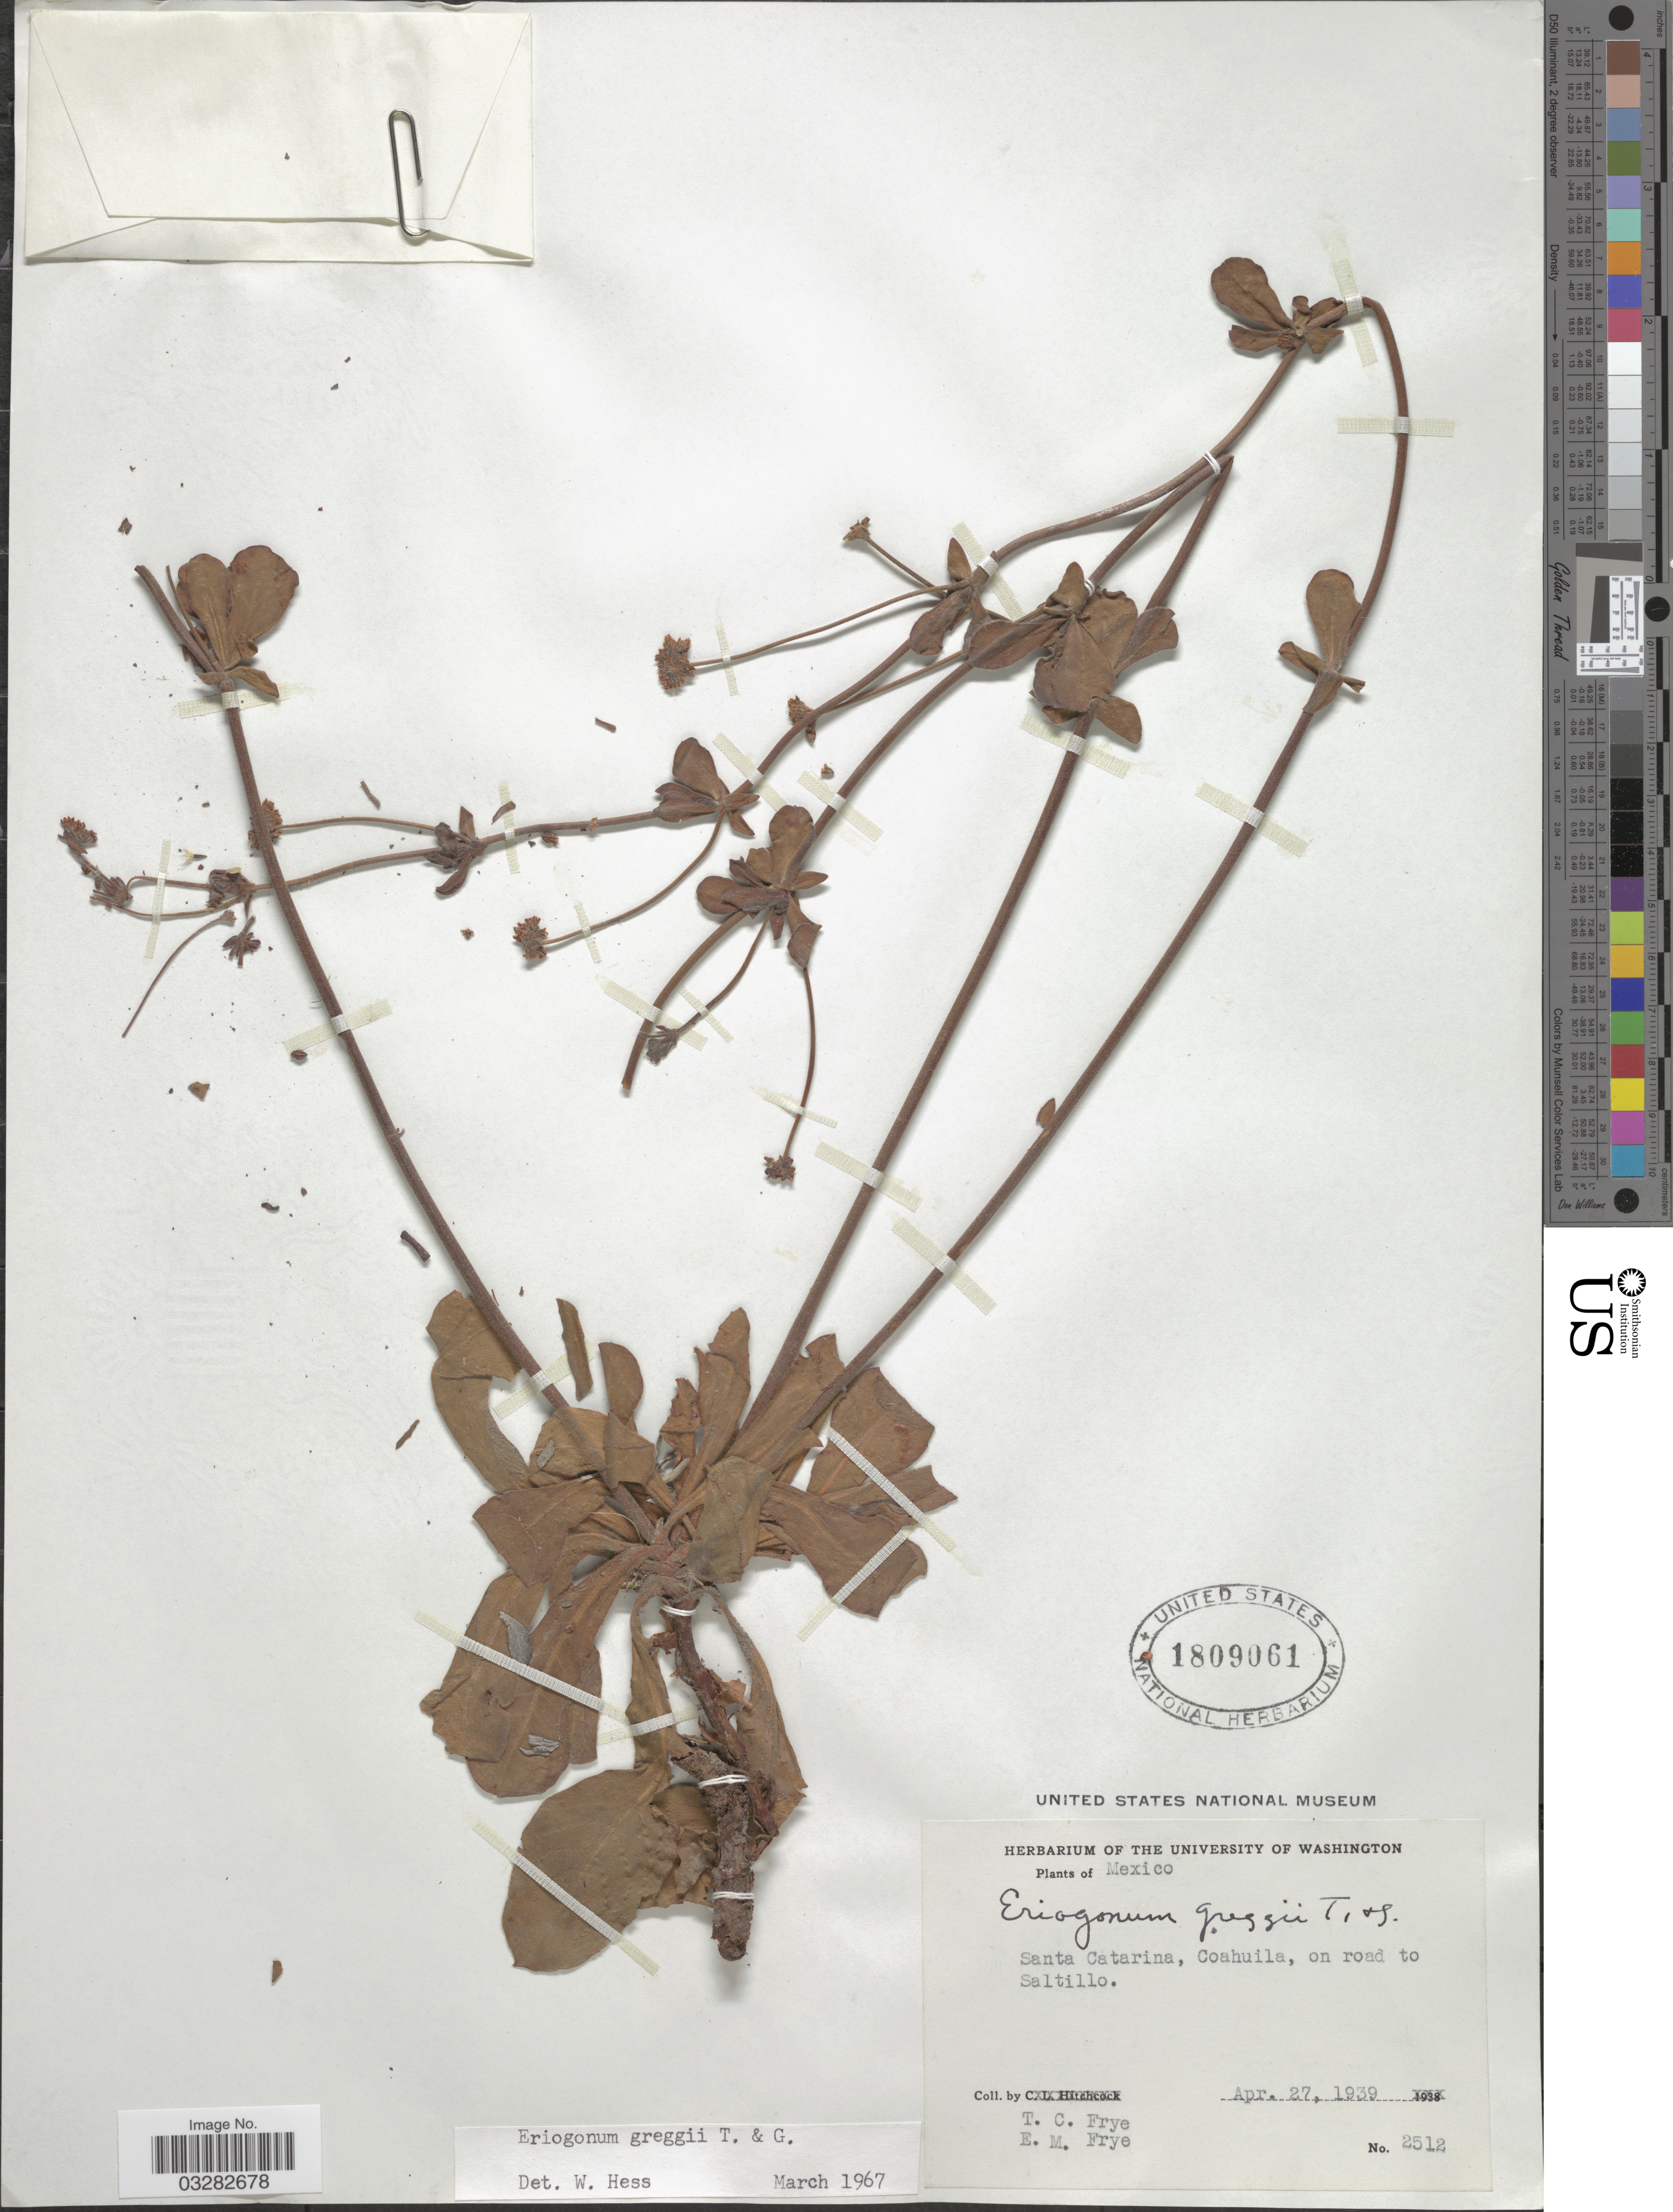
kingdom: Plantae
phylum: Tracheophyta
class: Magnoliopsida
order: Caryophyllales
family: Polygonaceae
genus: Eriogonum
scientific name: Eriogonum greggii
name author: Torr. & A. Gray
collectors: T. C. Frye & E. Frye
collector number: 2512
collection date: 1939-04-27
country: Mexico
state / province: Coahuila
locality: Santa Catarina, on road to Saltillo.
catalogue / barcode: US 1809061